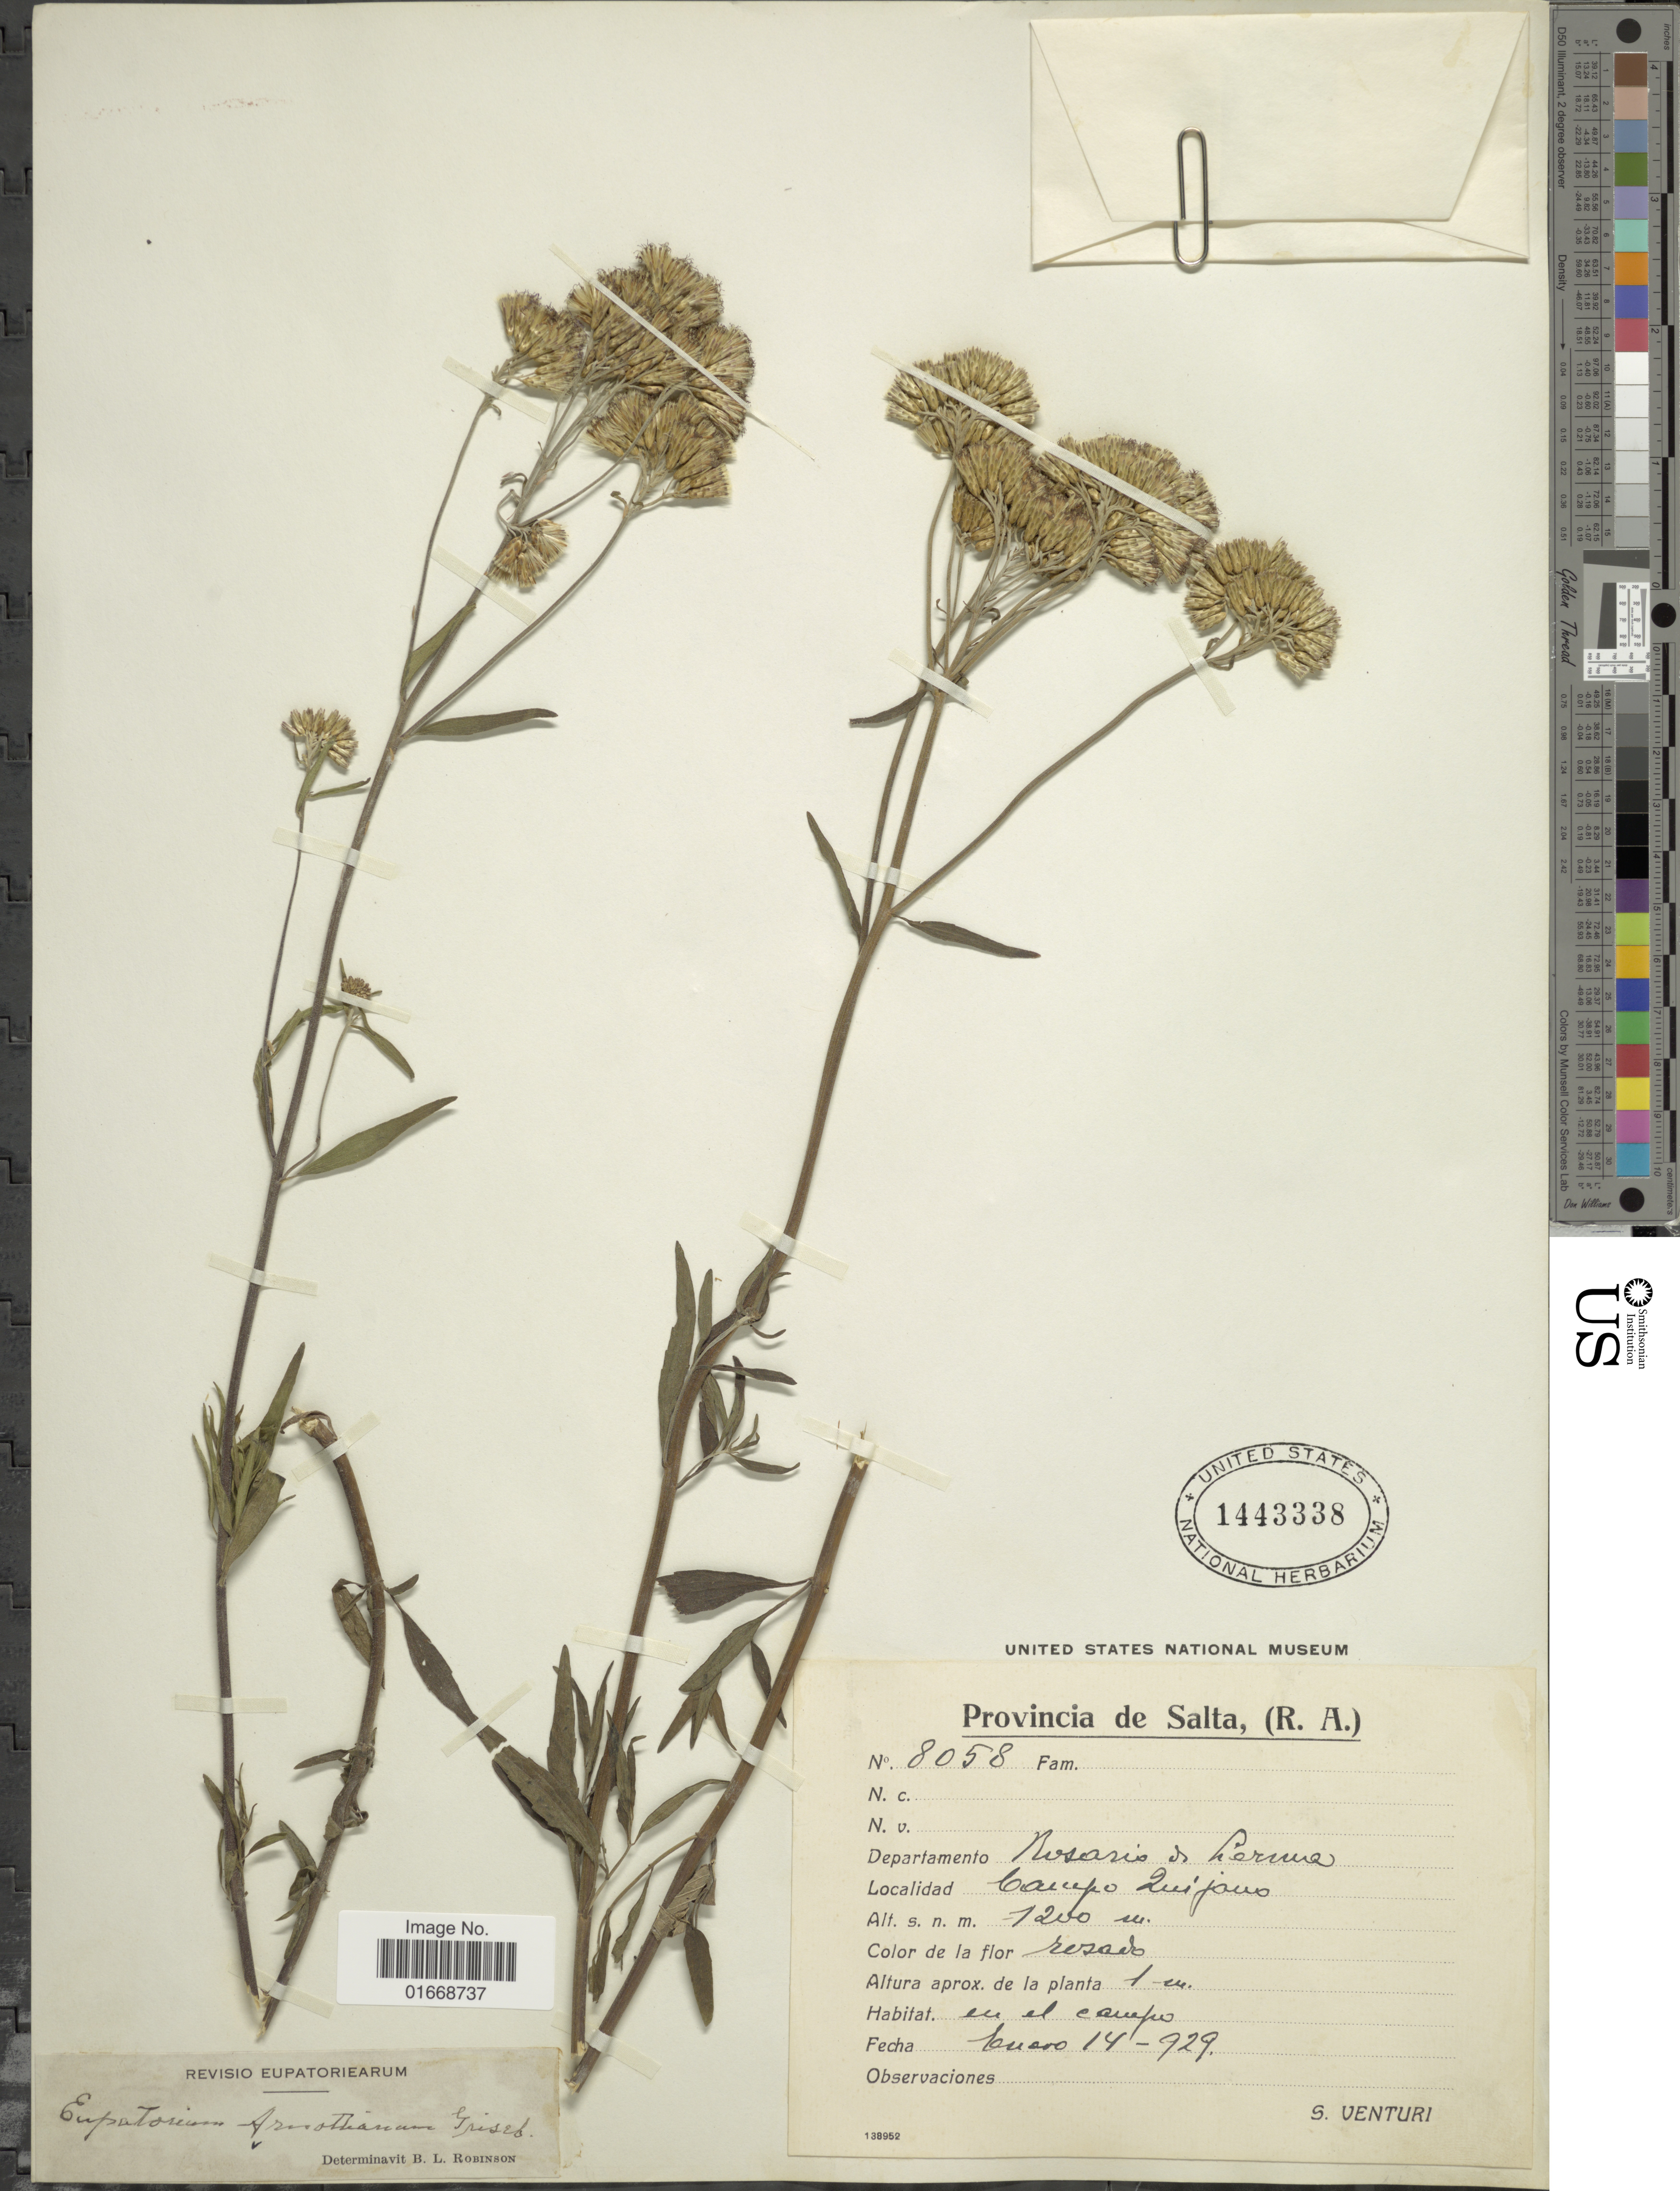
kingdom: Plantae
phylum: Tracheophyta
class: Magnoliopsida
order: Asterales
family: Asteraceae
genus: Chromolaena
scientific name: Chromolaena arnottiana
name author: (Griseb.) R.M. King & H. Rob.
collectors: S. Venturi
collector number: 8058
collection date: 1929-01-14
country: Argentina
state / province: Salta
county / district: Rosario de Lerma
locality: Campo Quijano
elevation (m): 1200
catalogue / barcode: US 1443338